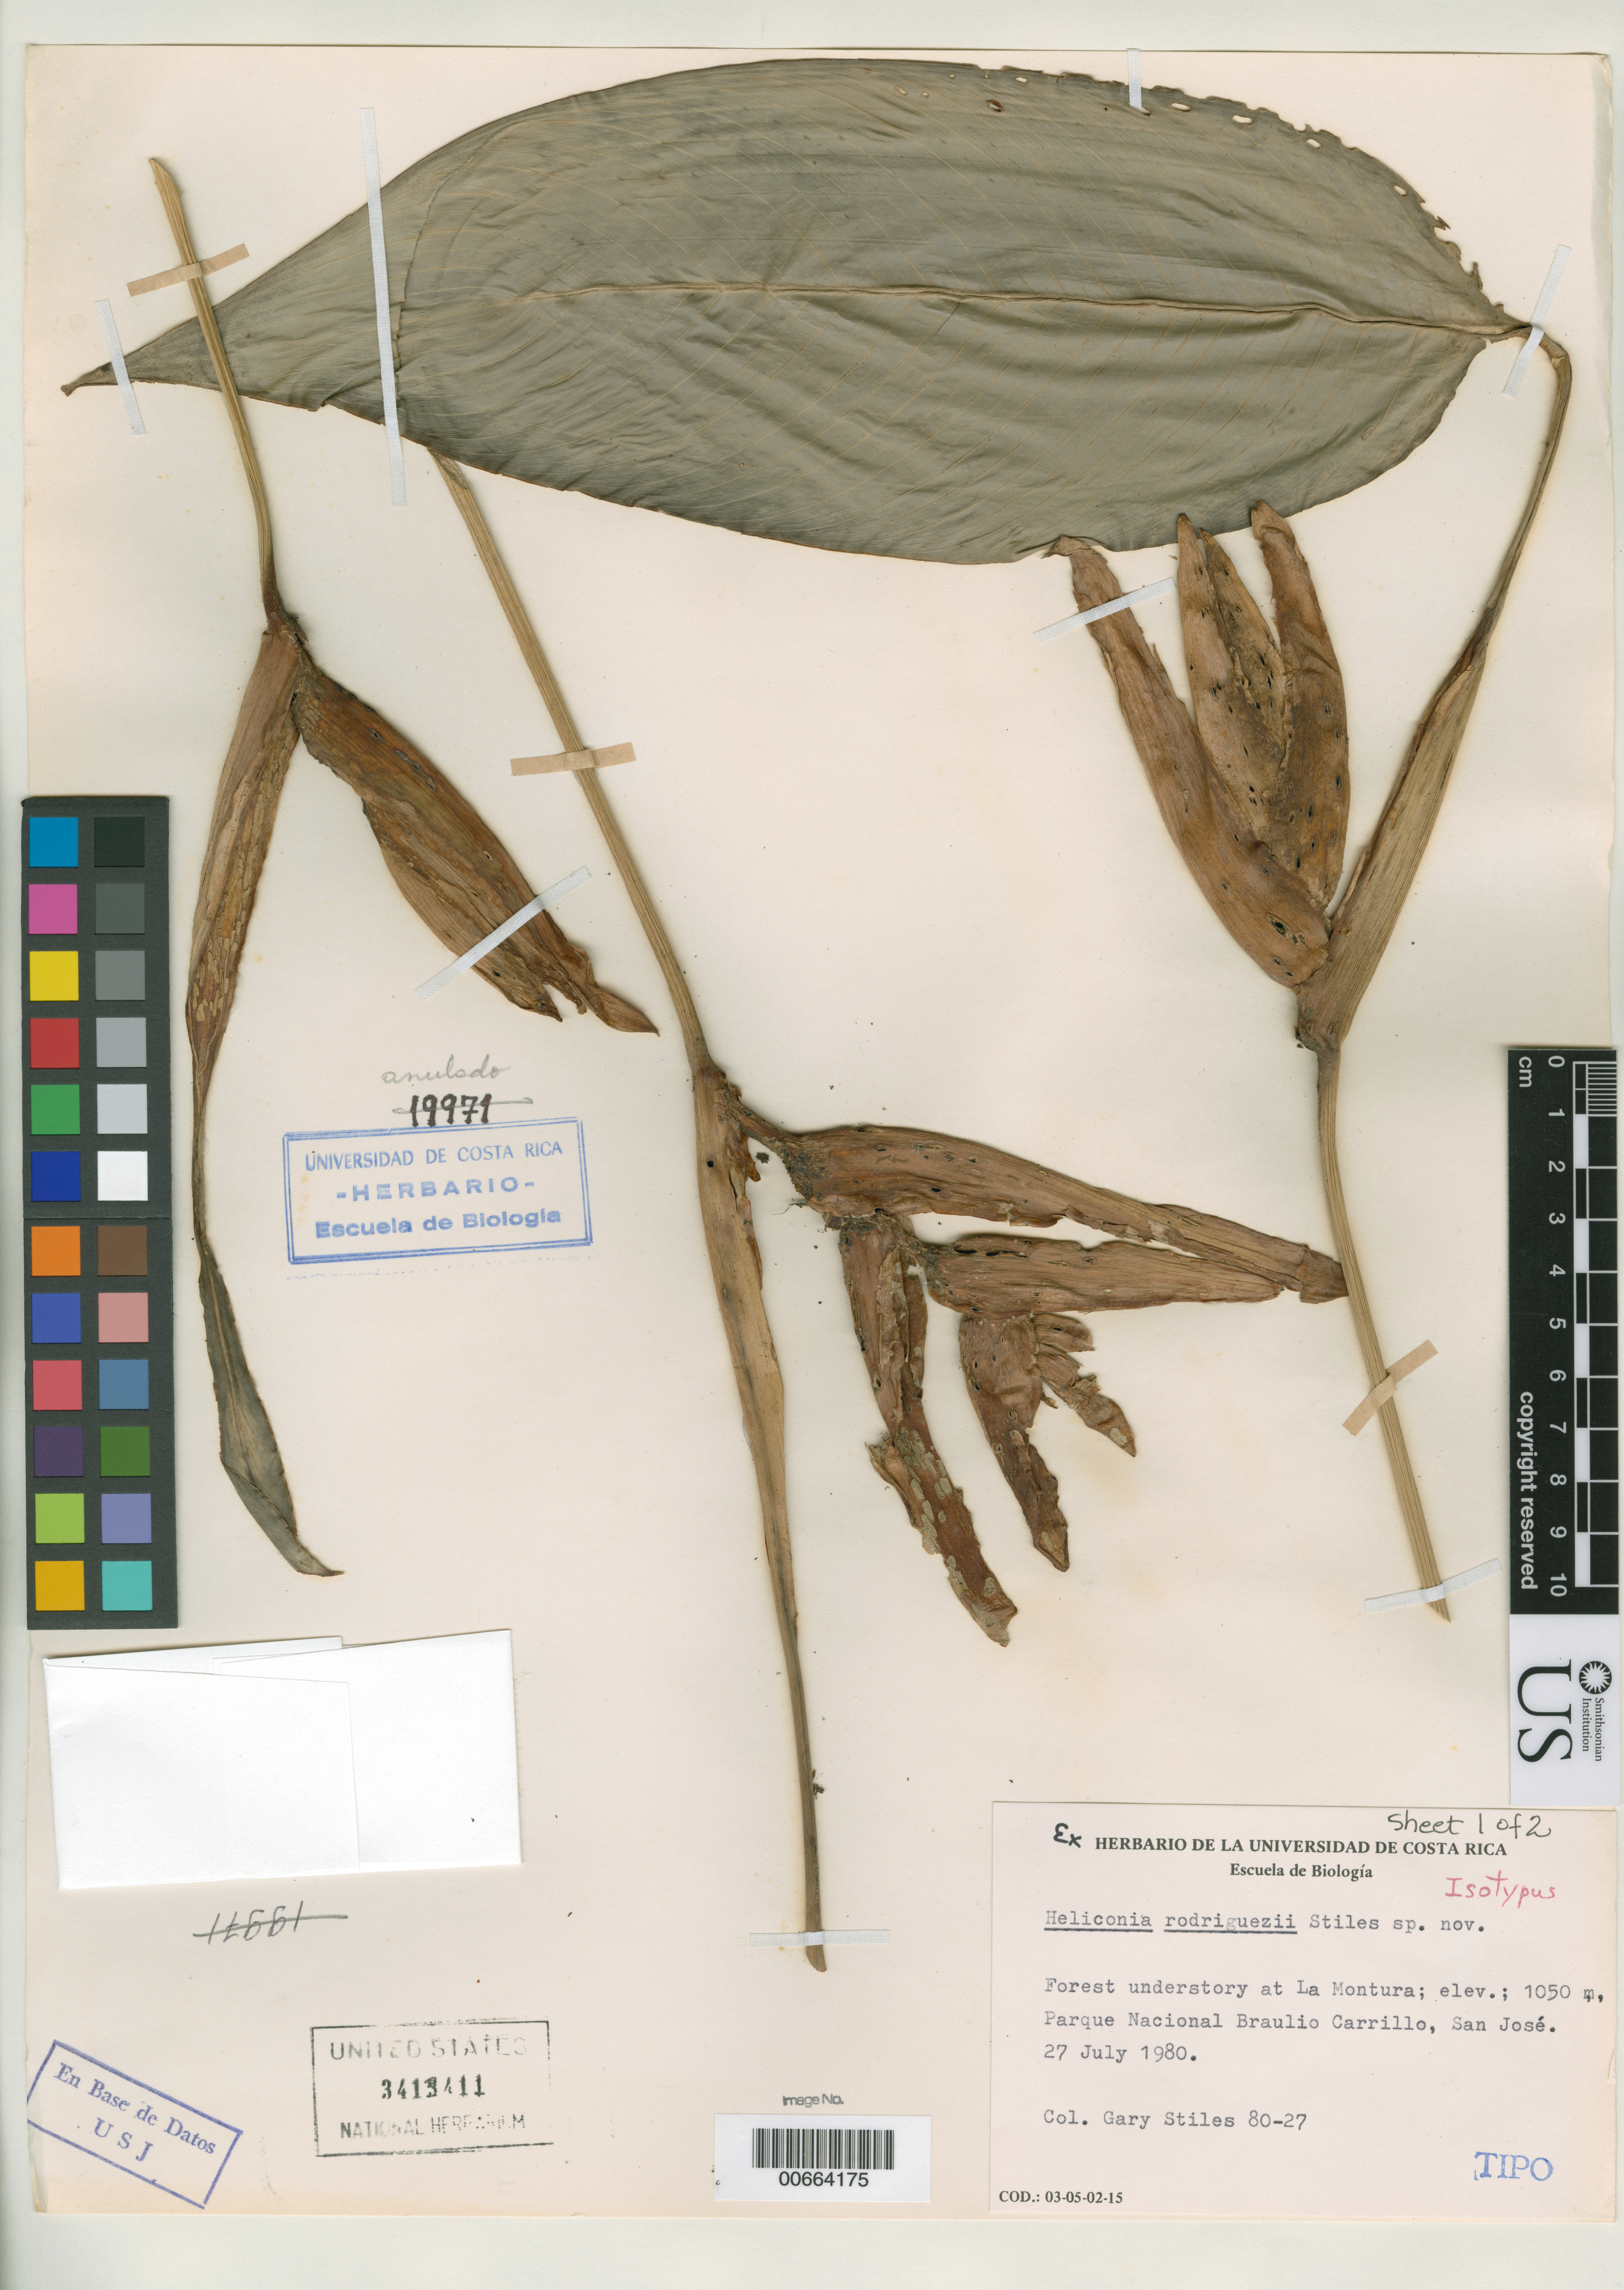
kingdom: Plantae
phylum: Tracheophyta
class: Liliopsida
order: Zingiberales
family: Heliconiaceae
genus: Heliconia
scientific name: Heliconia rodriguezii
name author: F.G. Stiles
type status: Isotype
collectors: F.G. Stiles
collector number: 80-27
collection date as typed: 27 Jul 1980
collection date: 1980-07-27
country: Costa Rica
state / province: San José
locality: La Montura; Parque Nacional Braulio Carrillo.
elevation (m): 1050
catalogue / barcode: US 3413411